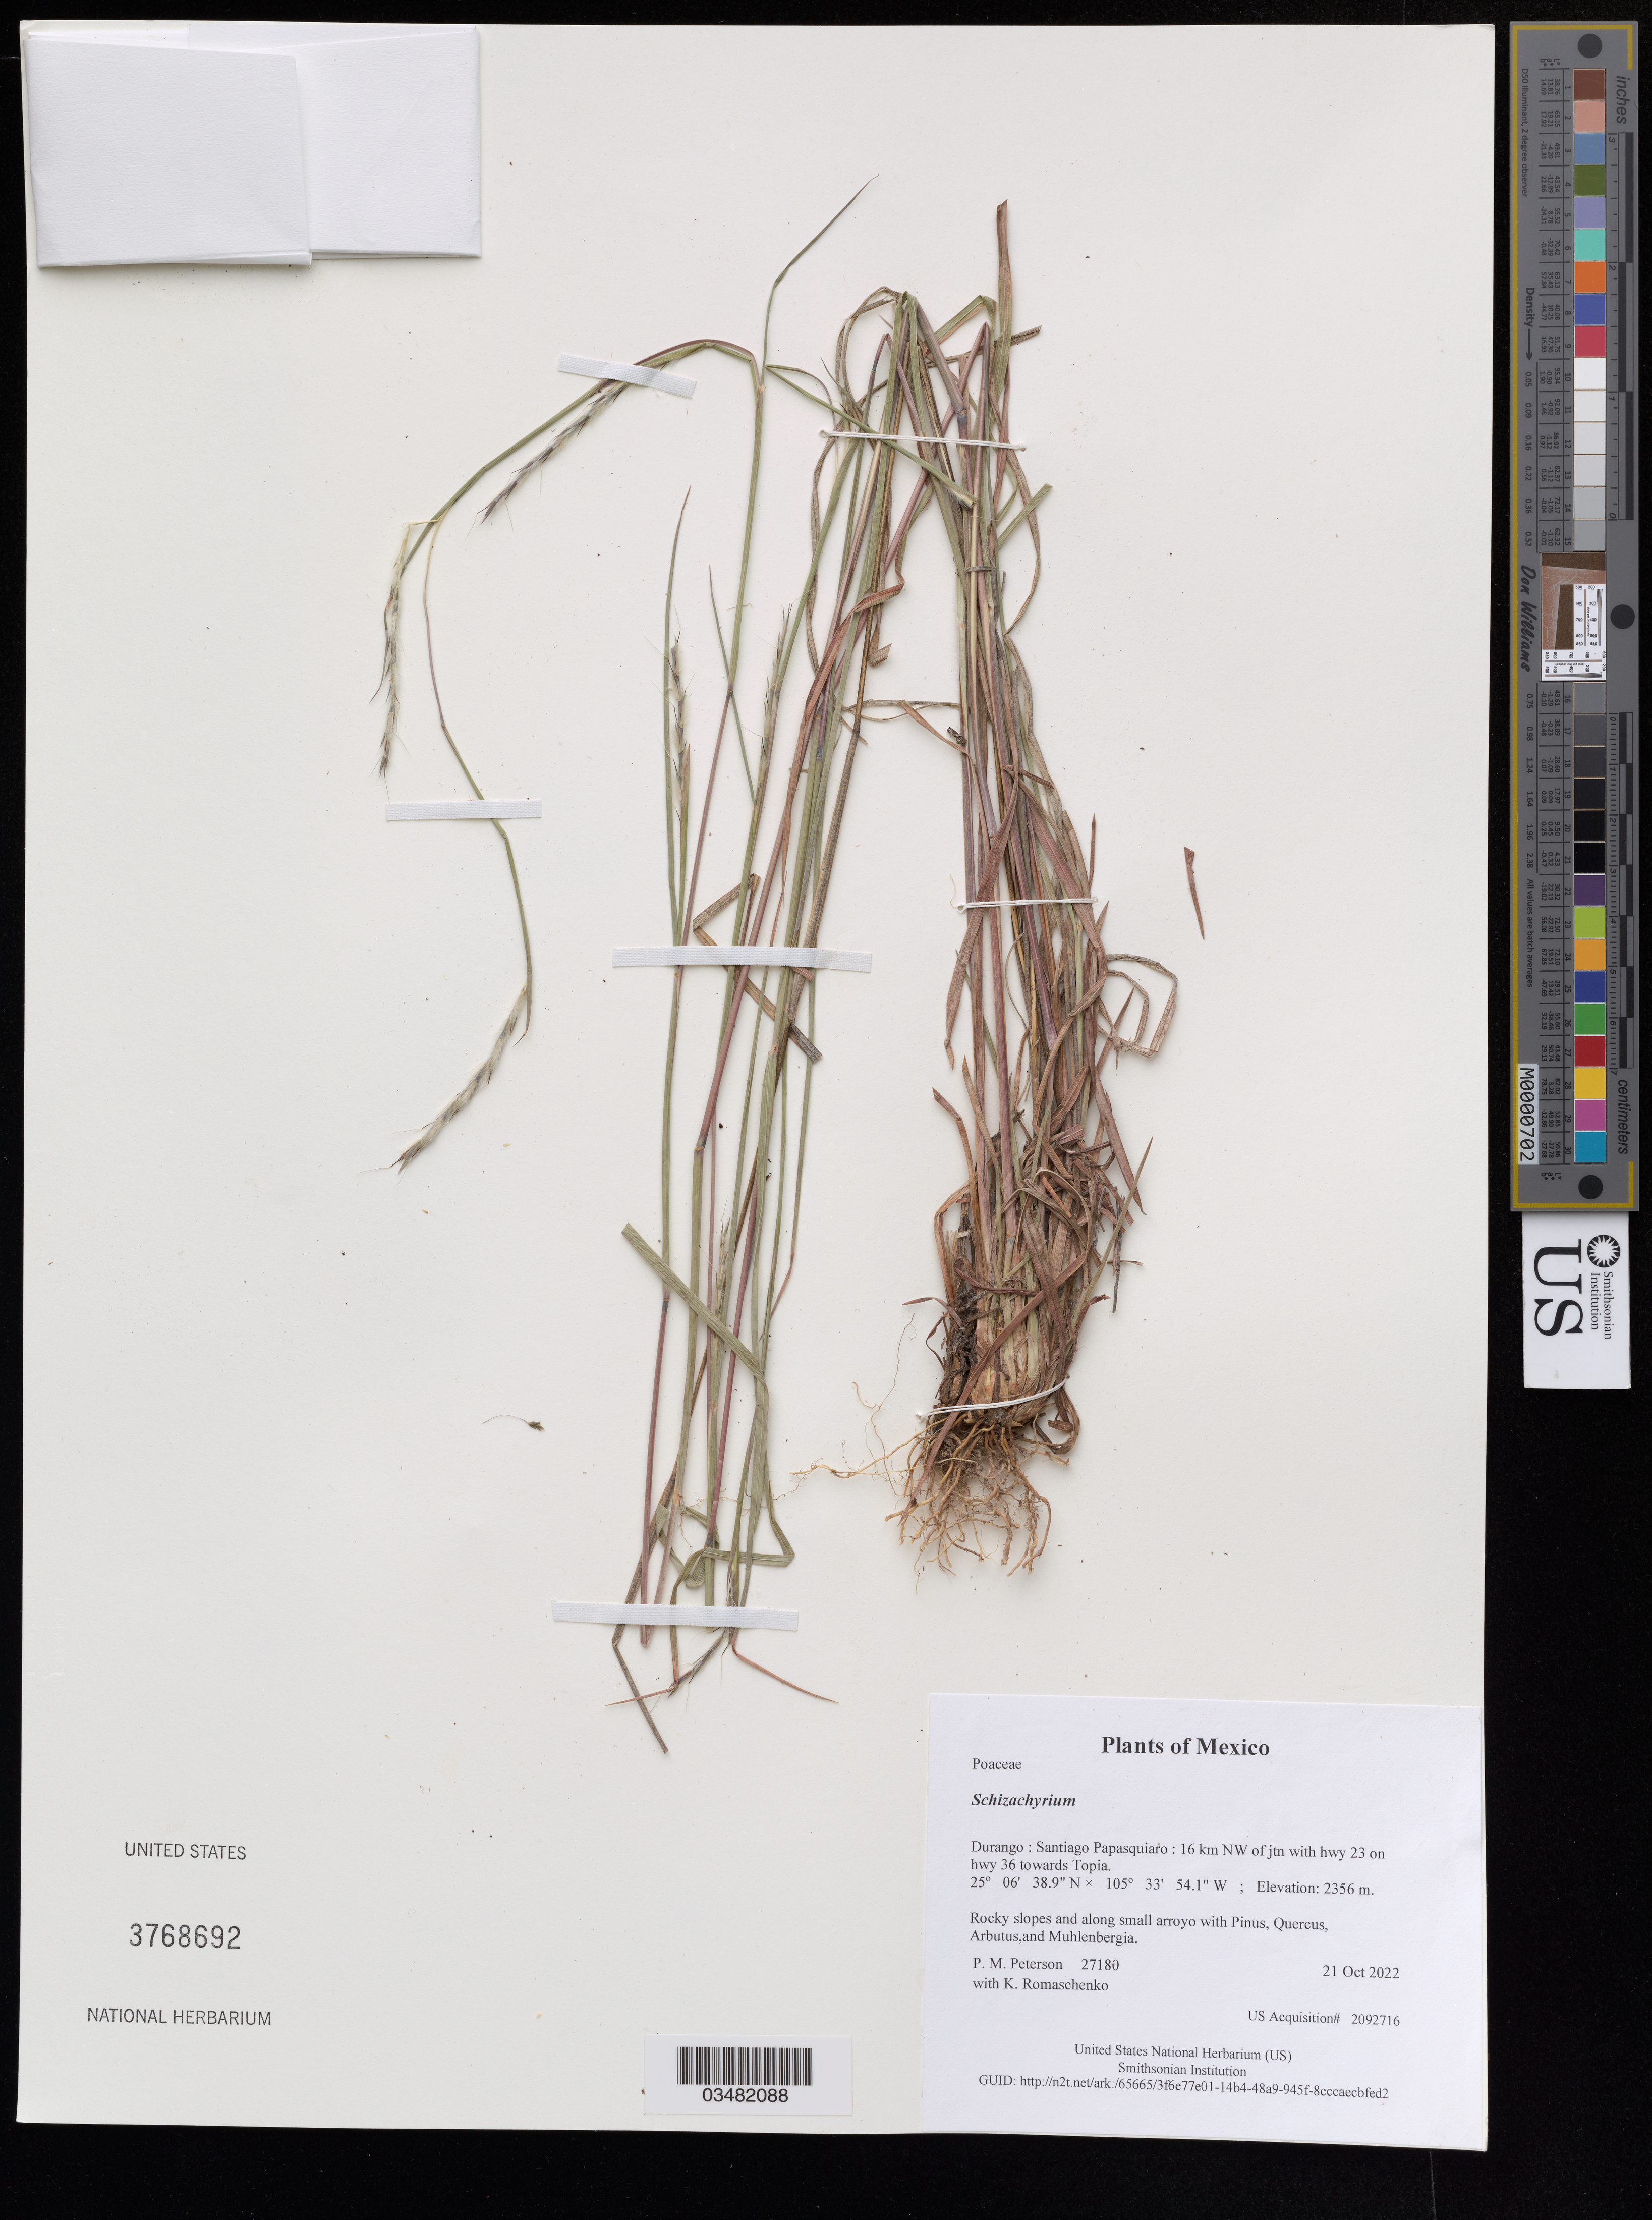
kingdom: Plantae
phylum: Tracheophyta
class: Liliopsida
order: Poales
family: Poaceae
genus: Schizachyrium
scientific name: Schizachyrium sp.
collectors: P. M. Peterson & K. Romaschenko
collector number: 27180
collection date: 2022-10-21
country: México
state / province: Durango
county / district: Santiago Papasquiaro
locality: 16 km NW of jtn with hwy 23 on hwy 36 towards Topia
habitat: Rocky slopes and along small arroyo with Pinus, Quercus, Arbutus,and Muhlenbergia.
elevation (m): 2356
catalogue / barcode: US 3768692